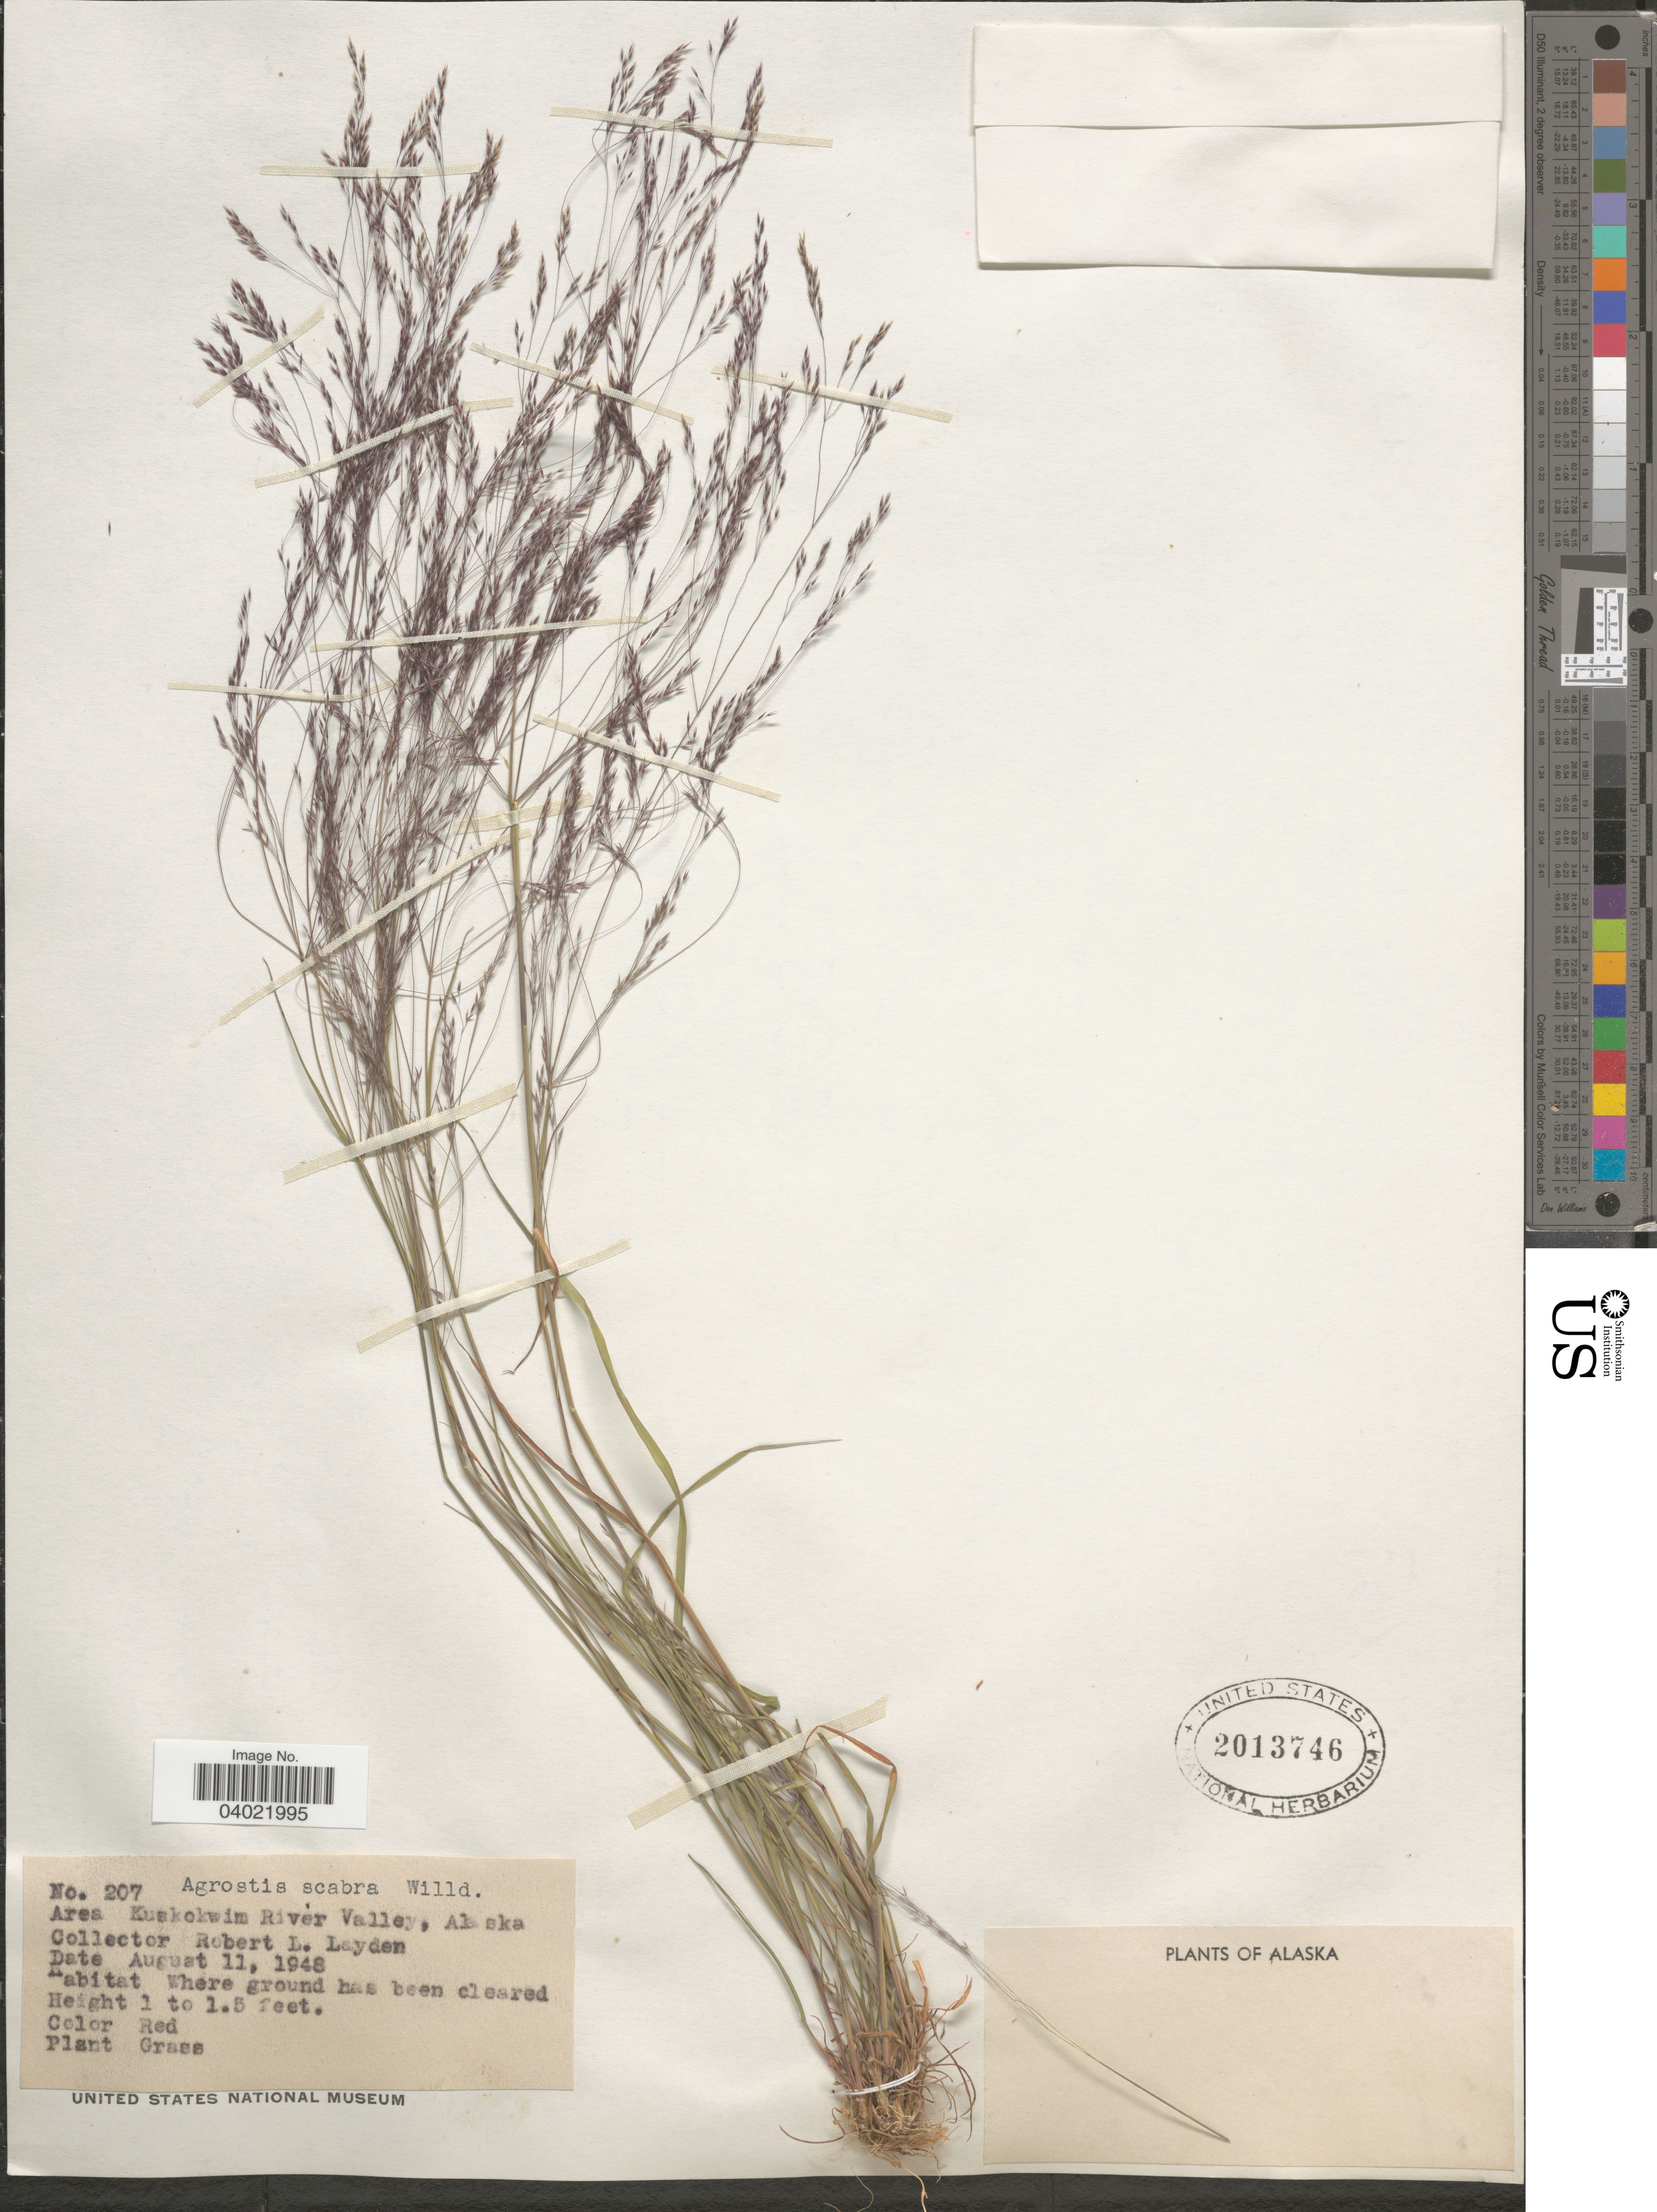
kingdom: Plantae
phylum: Tracheophyta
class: Liliopsida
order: Poales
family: Poaceae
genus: Agrostis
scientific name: Agrostis scabra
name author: Willd.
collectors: R. Layden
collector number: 207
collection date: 1948-08-11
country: United States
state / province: Alaska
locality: Kiskokwim River Valley.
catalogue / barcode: US 2013746